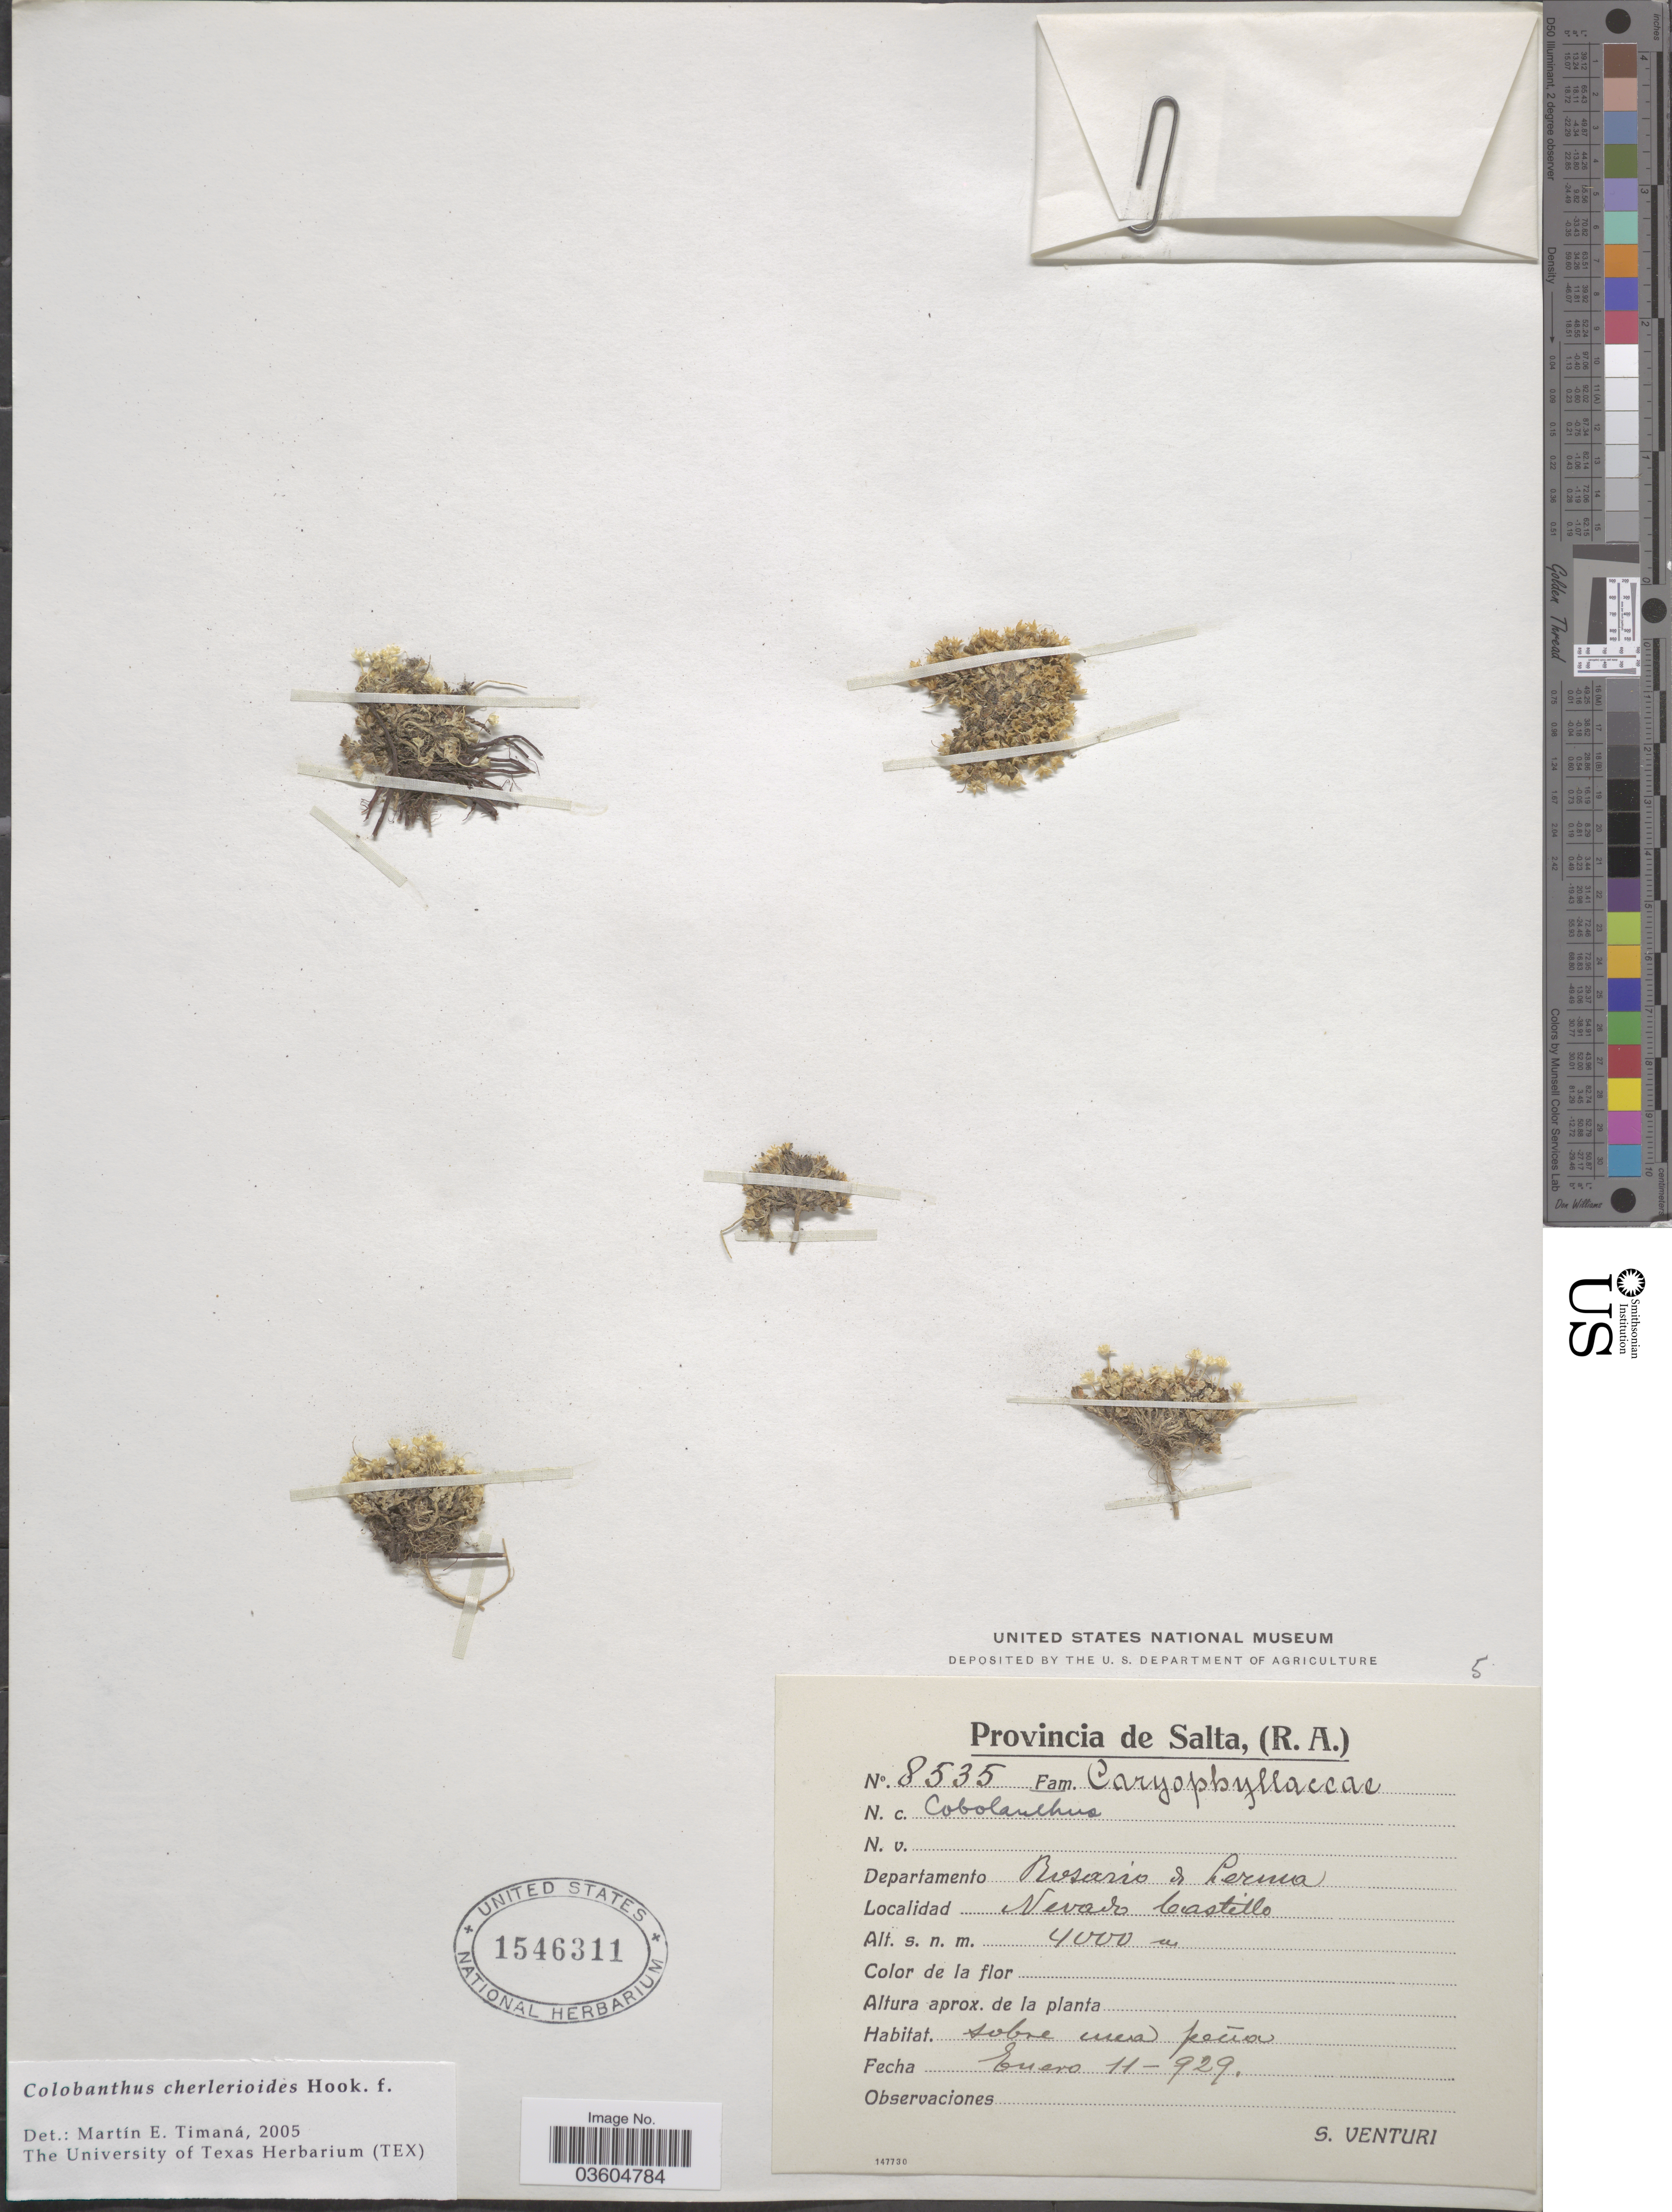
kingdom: Plantae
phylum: Tracheophyta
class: Magnoliopsida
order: Caryophyllales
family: Caryophyllaceae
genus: Colobanthus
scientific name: Colobanthus cherlerioides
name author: Hook. f.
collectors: S. Venturi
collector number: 8535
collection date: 1929-01-11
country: Argentina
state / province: Salta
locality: Departamento Rosario de Lerma. Nevado Castillo.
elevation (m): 4000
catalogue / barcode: US 1546311